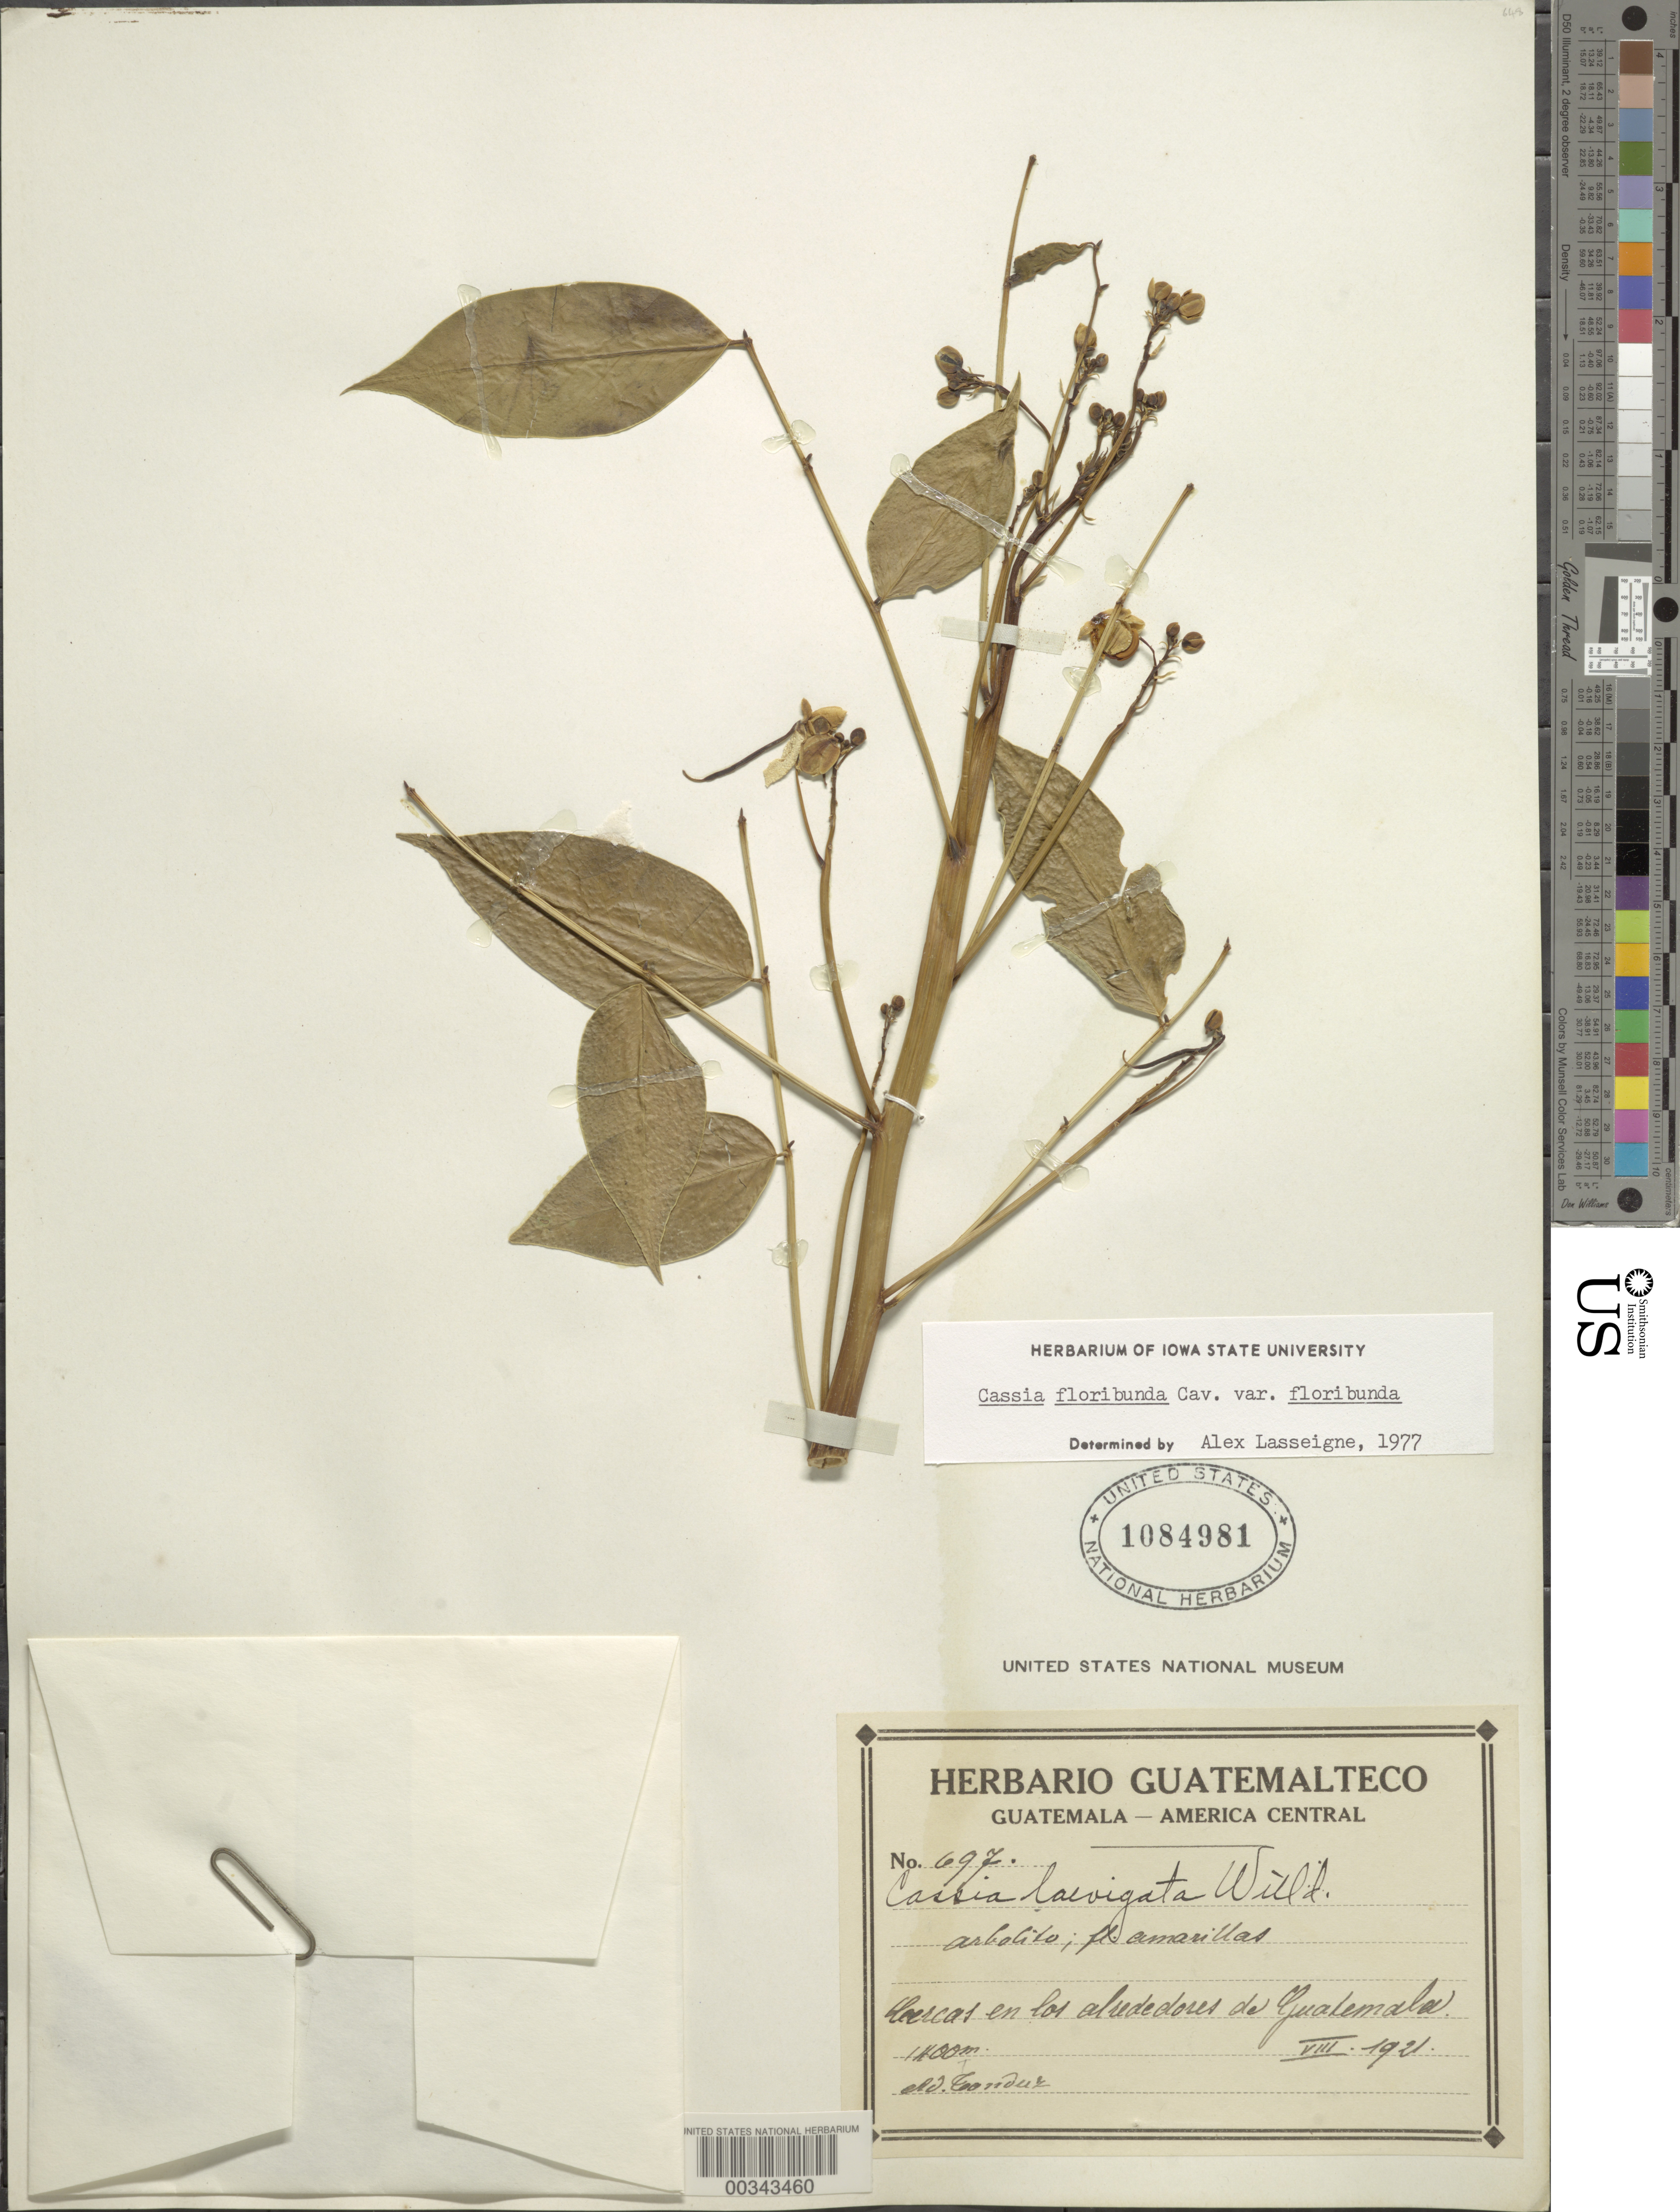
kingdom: Plantae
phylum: Tracheophyta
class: Magnoliopsida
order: Fabales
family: Fabaceae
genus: Senna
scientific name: Senna septemtrionalis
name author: (Viv.) H.S. Irwin & Barneby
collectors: A. Tonduz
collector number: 697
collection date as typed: Aug 1921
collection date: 1921-08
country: Guatemala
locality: Vicinity of guatemala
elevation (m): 1400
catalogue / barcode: US 1084981